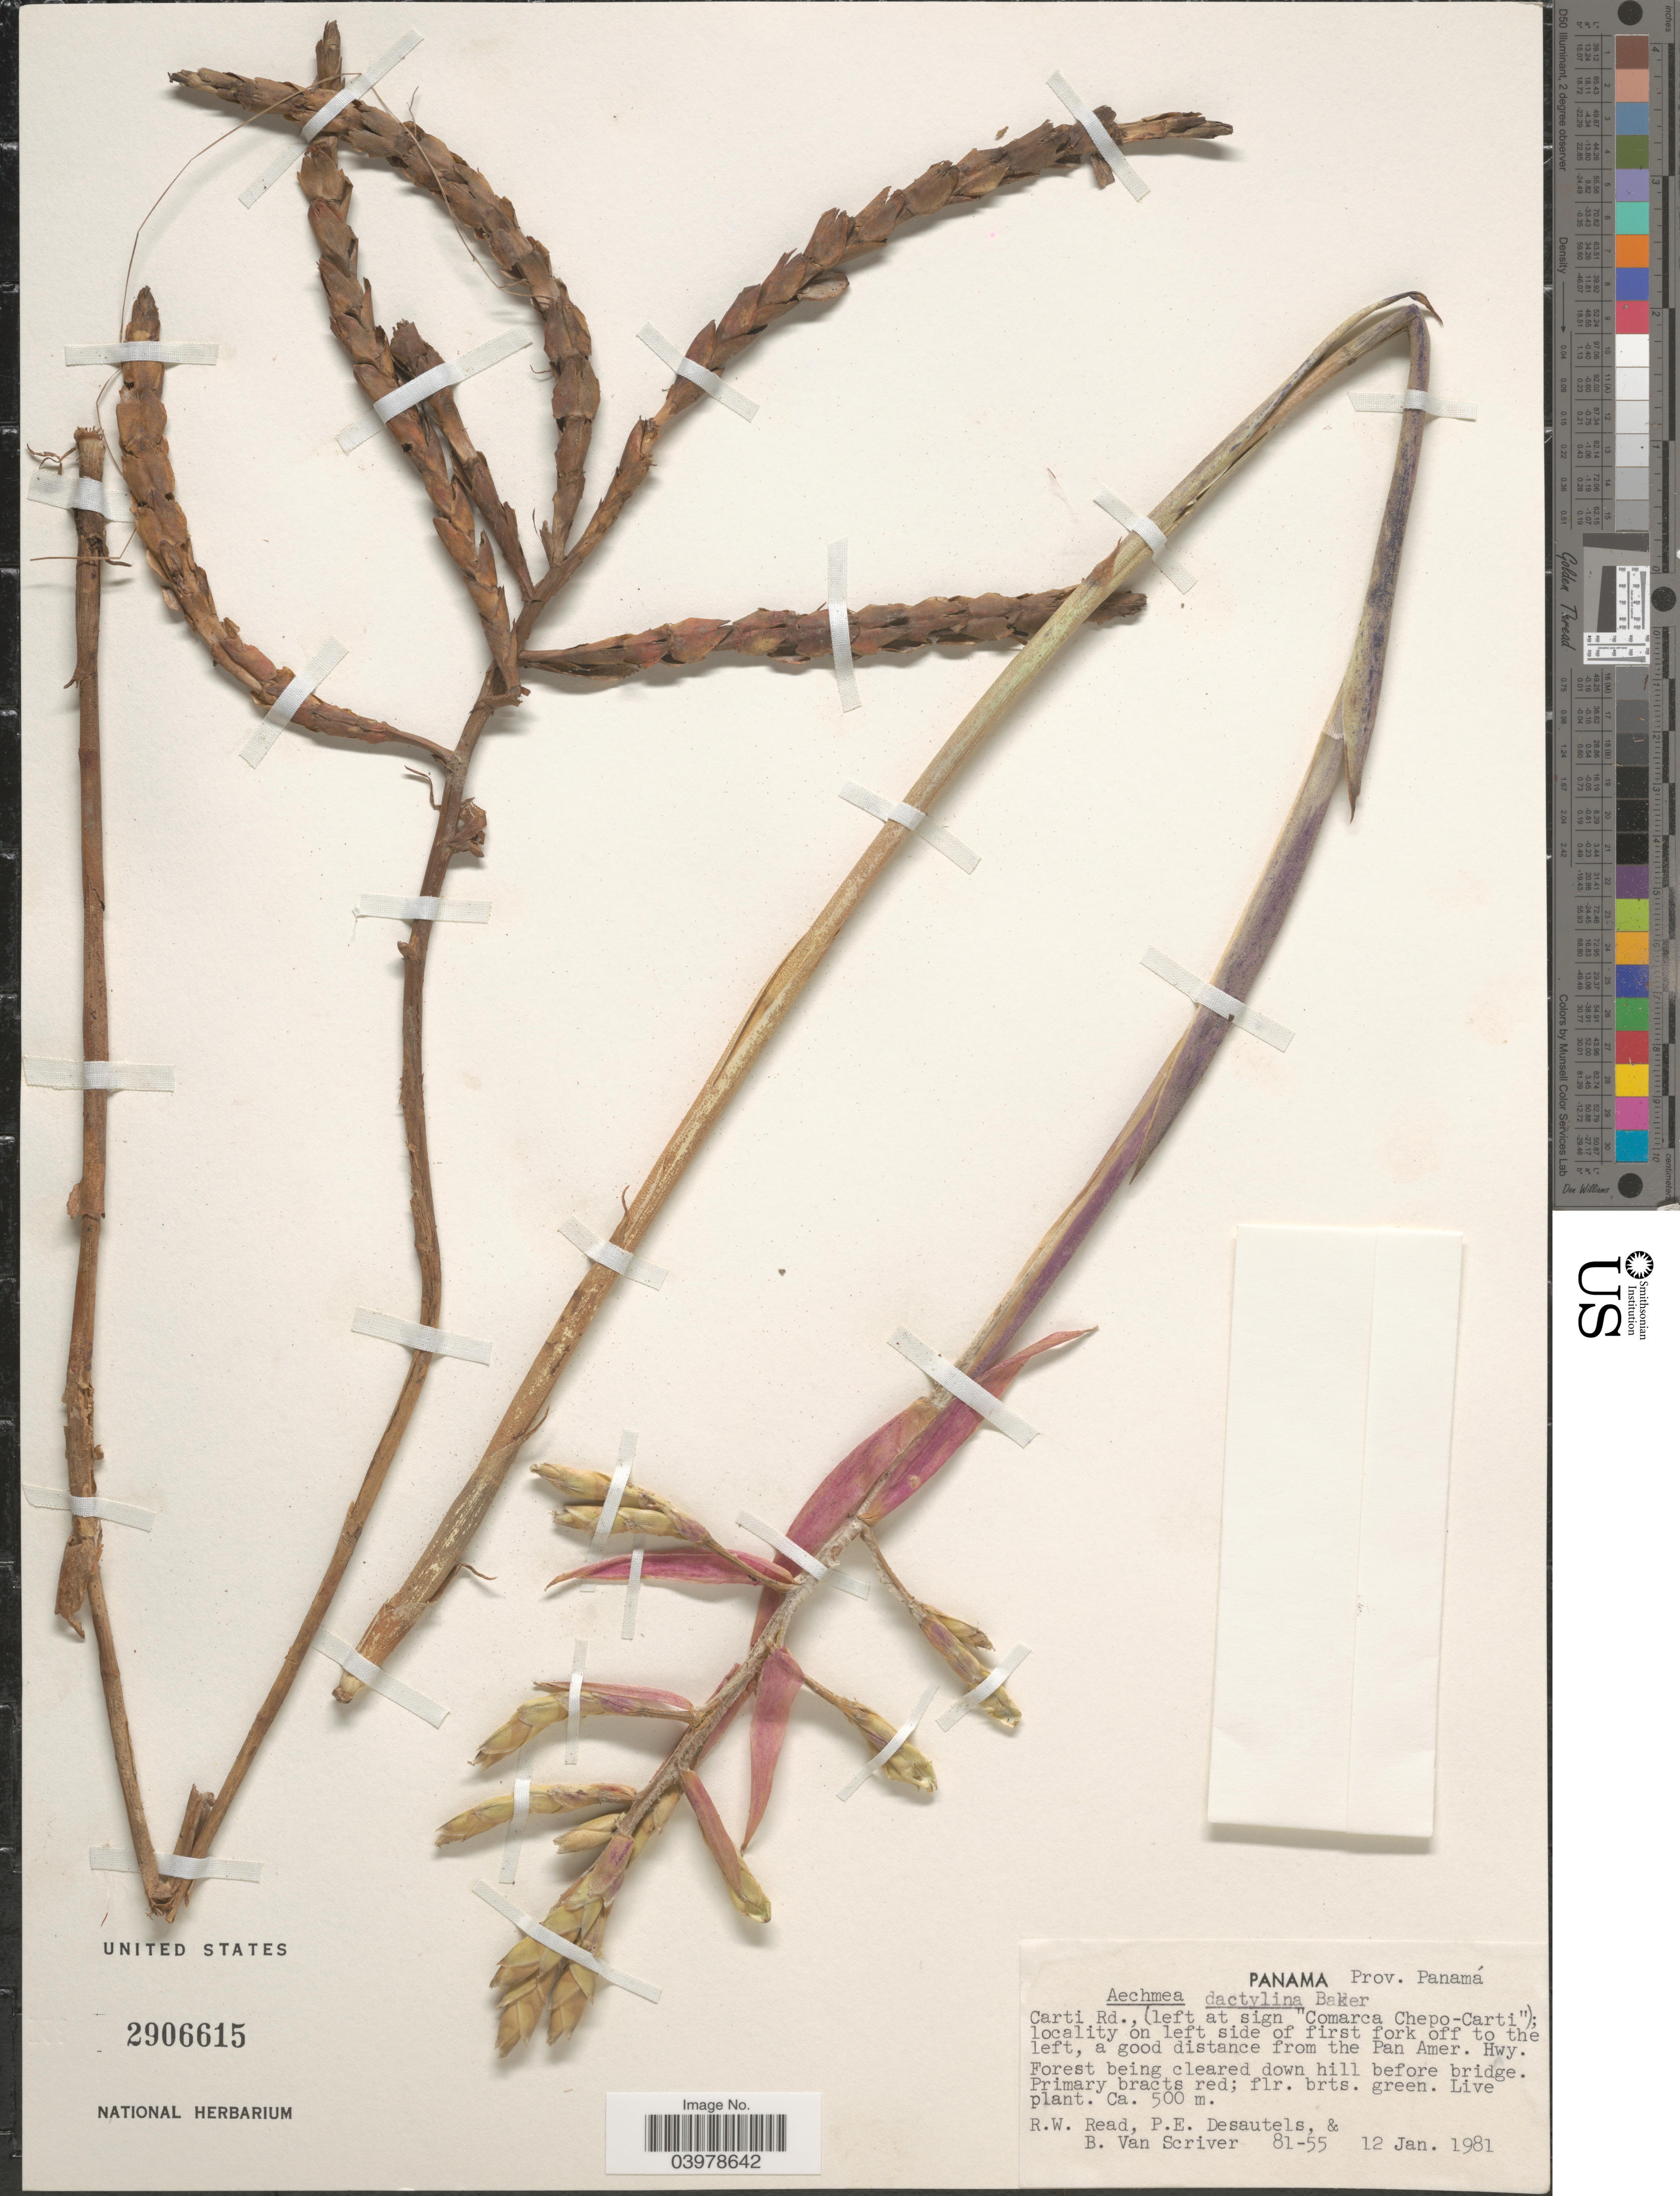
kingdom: Plantae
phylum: Tracheophyta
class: Liliopsida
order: Poales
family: Bromeliaceae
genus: Aechmea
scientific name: Aechmea dactylina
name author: Baker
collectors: R. W. Read, P. Desautels & B. Van Scriver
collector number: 81-55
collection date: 1981-01-12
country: Panama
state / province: Panamá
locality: Carti Rd., (left at sign "Comarca Chepo-Carti"); on left side of first fork off to the left, a good distance from the Pan Amer. Hwy.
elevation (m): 500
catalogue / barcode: US 2906615